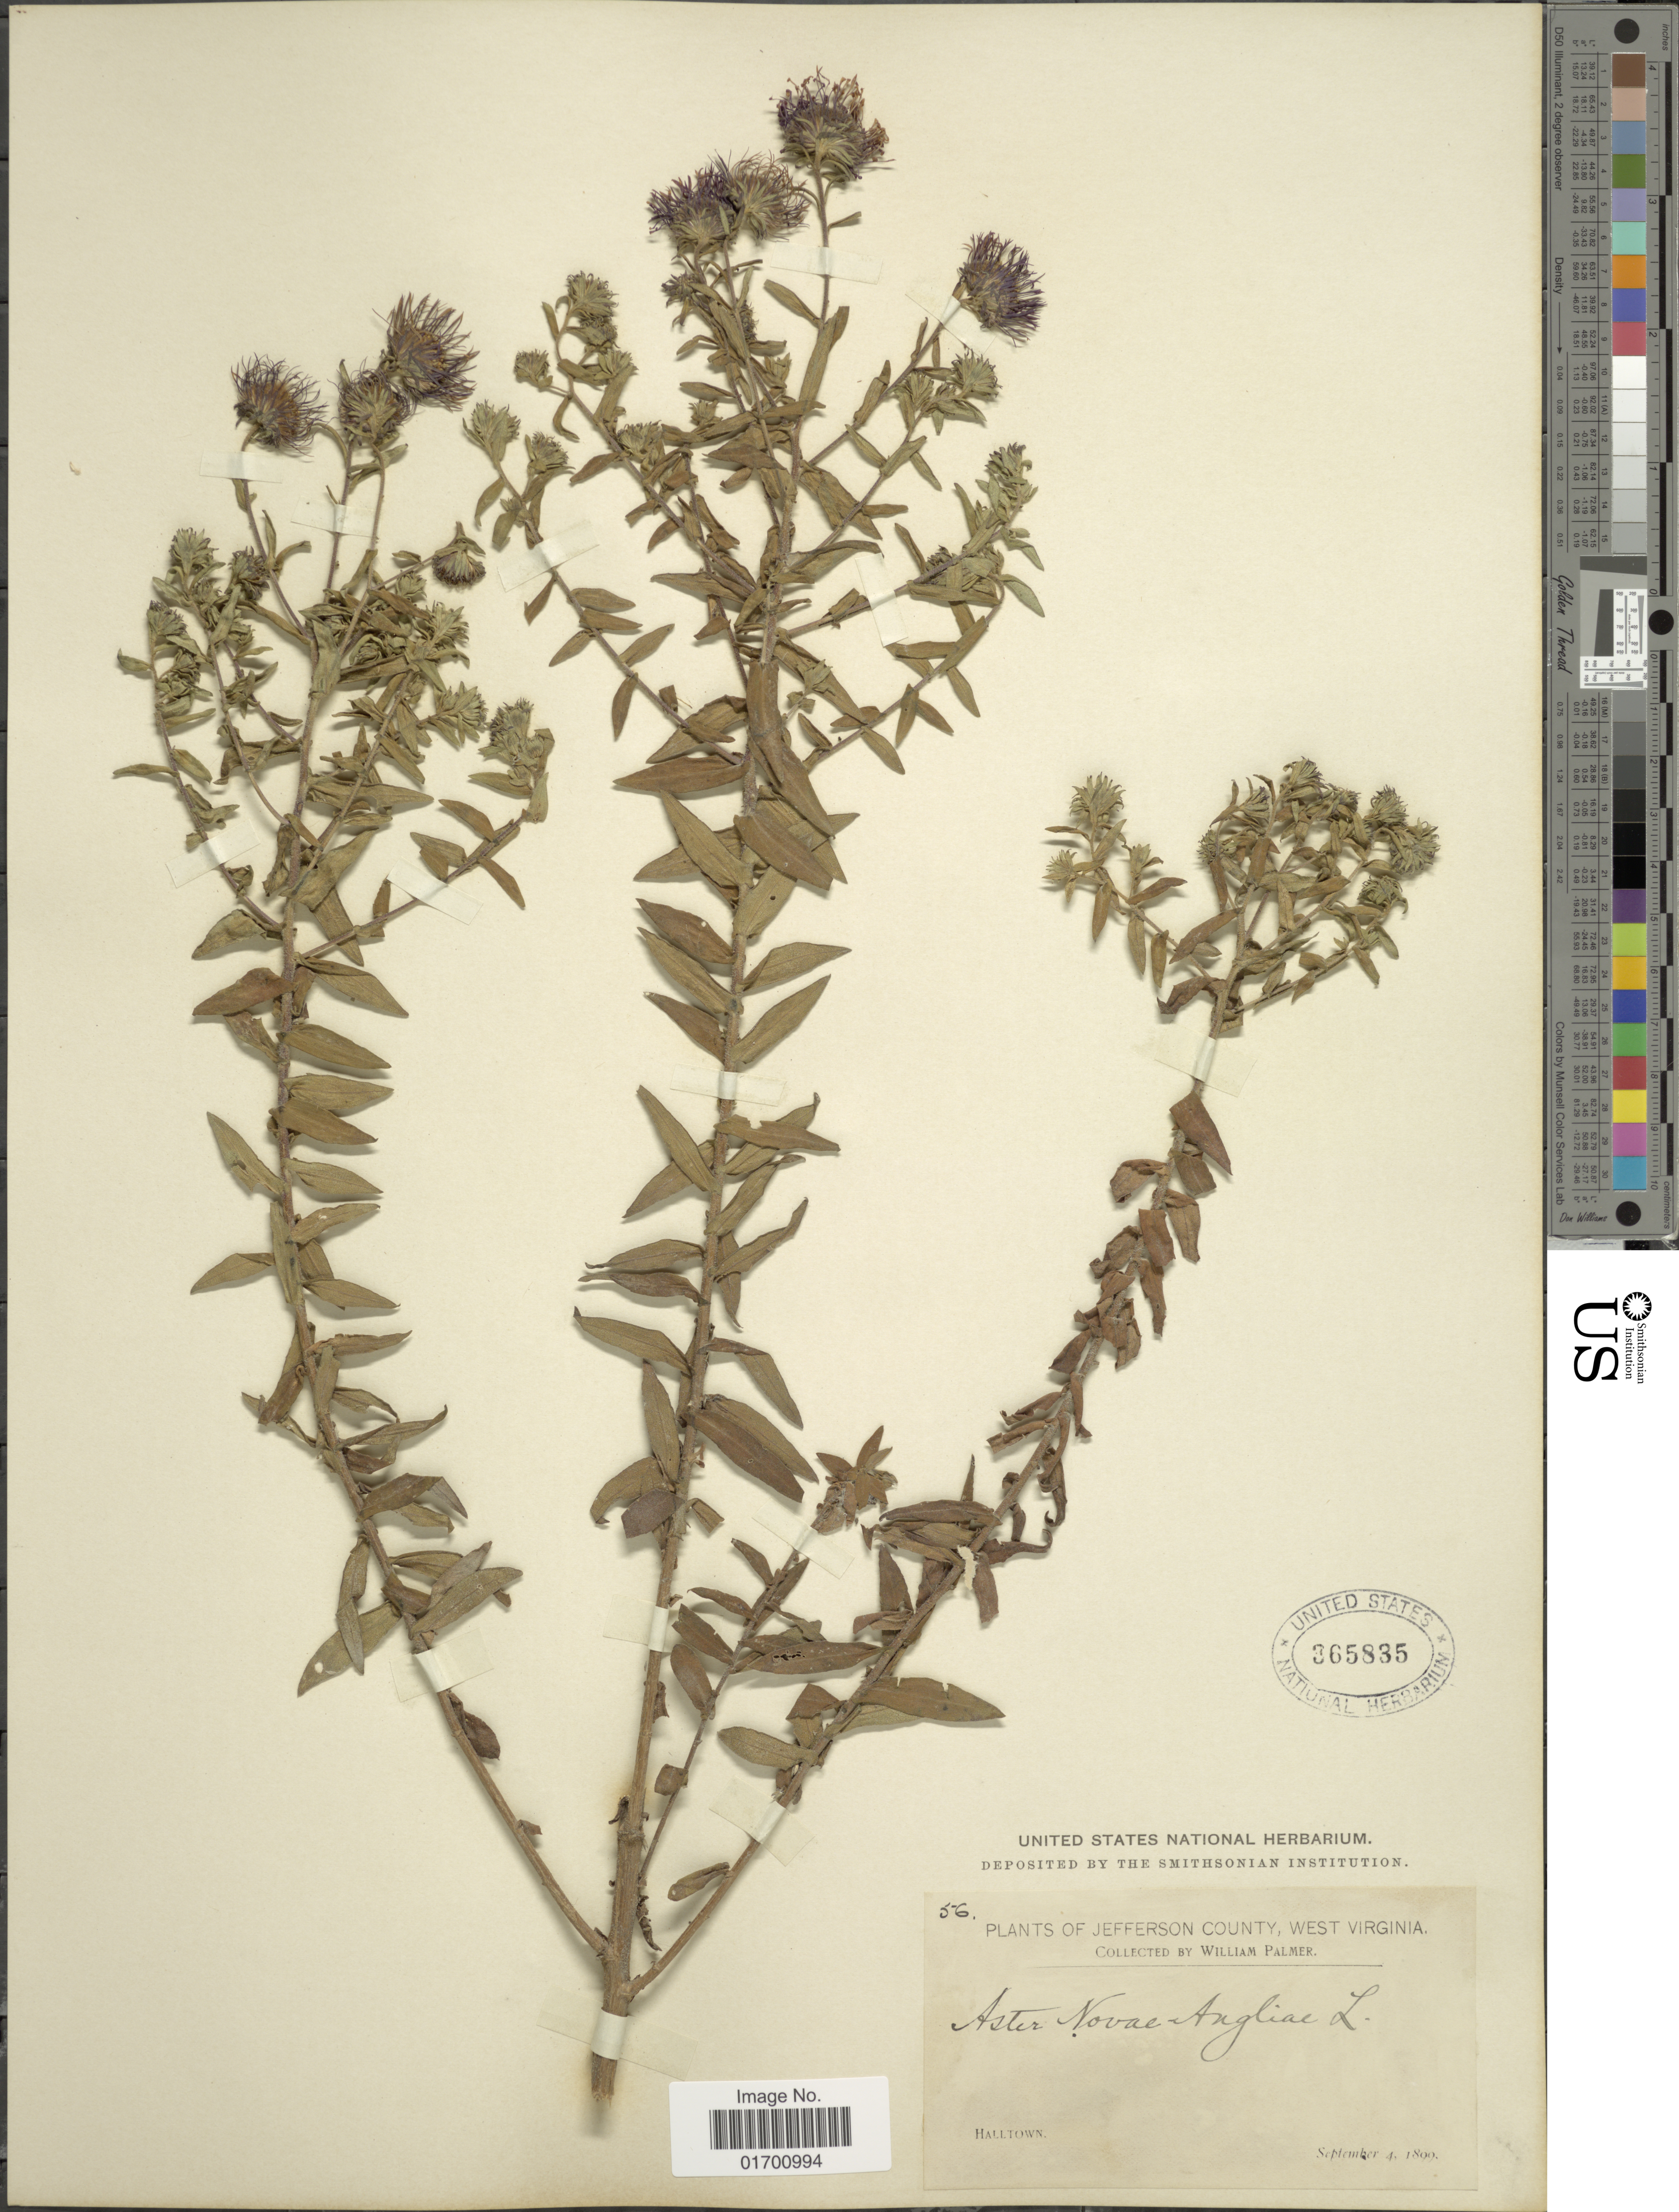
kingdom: Plantae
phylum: Tracheophyta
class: Magnoliopsida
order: Asterales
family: Asteraceae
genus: Symphyotrichum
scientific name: Symphyotrichum novae-angliae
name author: (L.) G.L. Nesom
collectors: W. Palmer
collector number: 56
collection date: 1899-09-04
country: United States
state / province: West Virginia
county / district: Jefferson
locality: Jefferson County. Halltown.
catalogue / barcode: US 365835